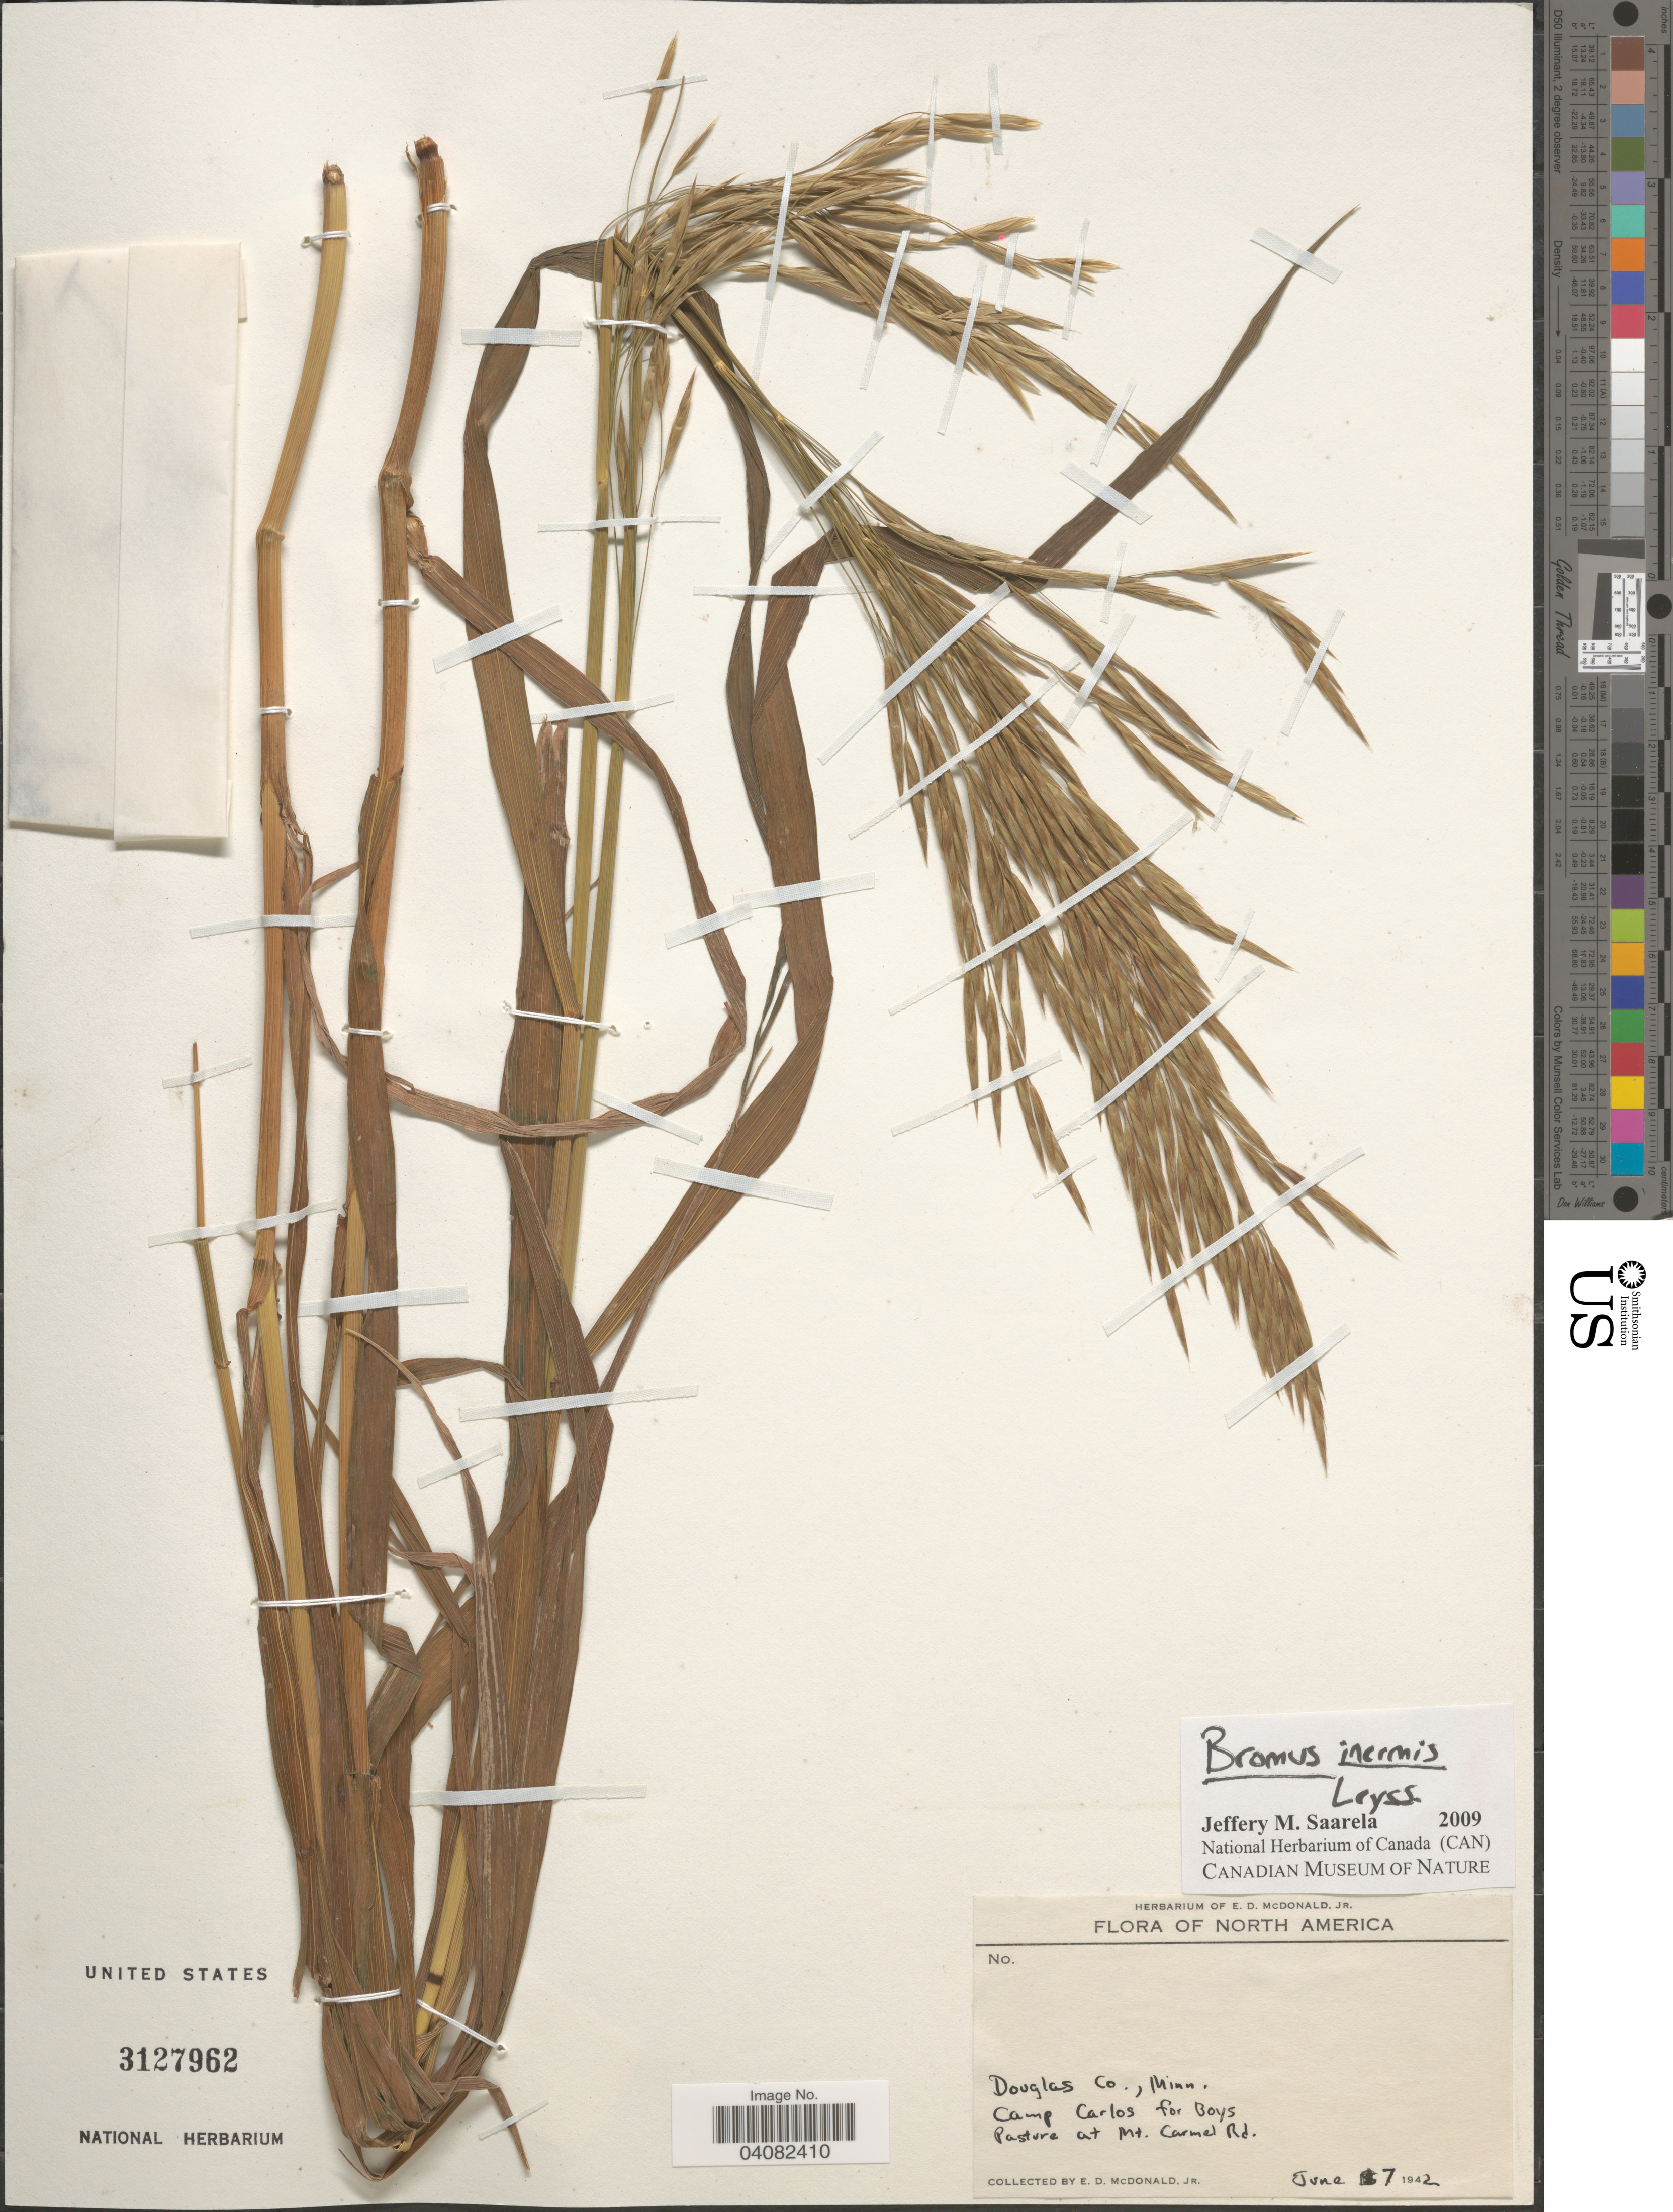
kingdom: Plantae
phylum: Tracheophyta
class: Liliopsida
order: Poales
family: Poaceae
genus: Bromus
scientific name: Bromus inermis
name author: Leyss.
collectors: E. D. McDonald Jr.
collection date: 1942-06-07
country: United States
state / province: Minnesota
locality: Douglas Co., Camp Carlos for Boys. Pasture at Mt. Carmel Rd.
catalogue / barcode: US 3127962